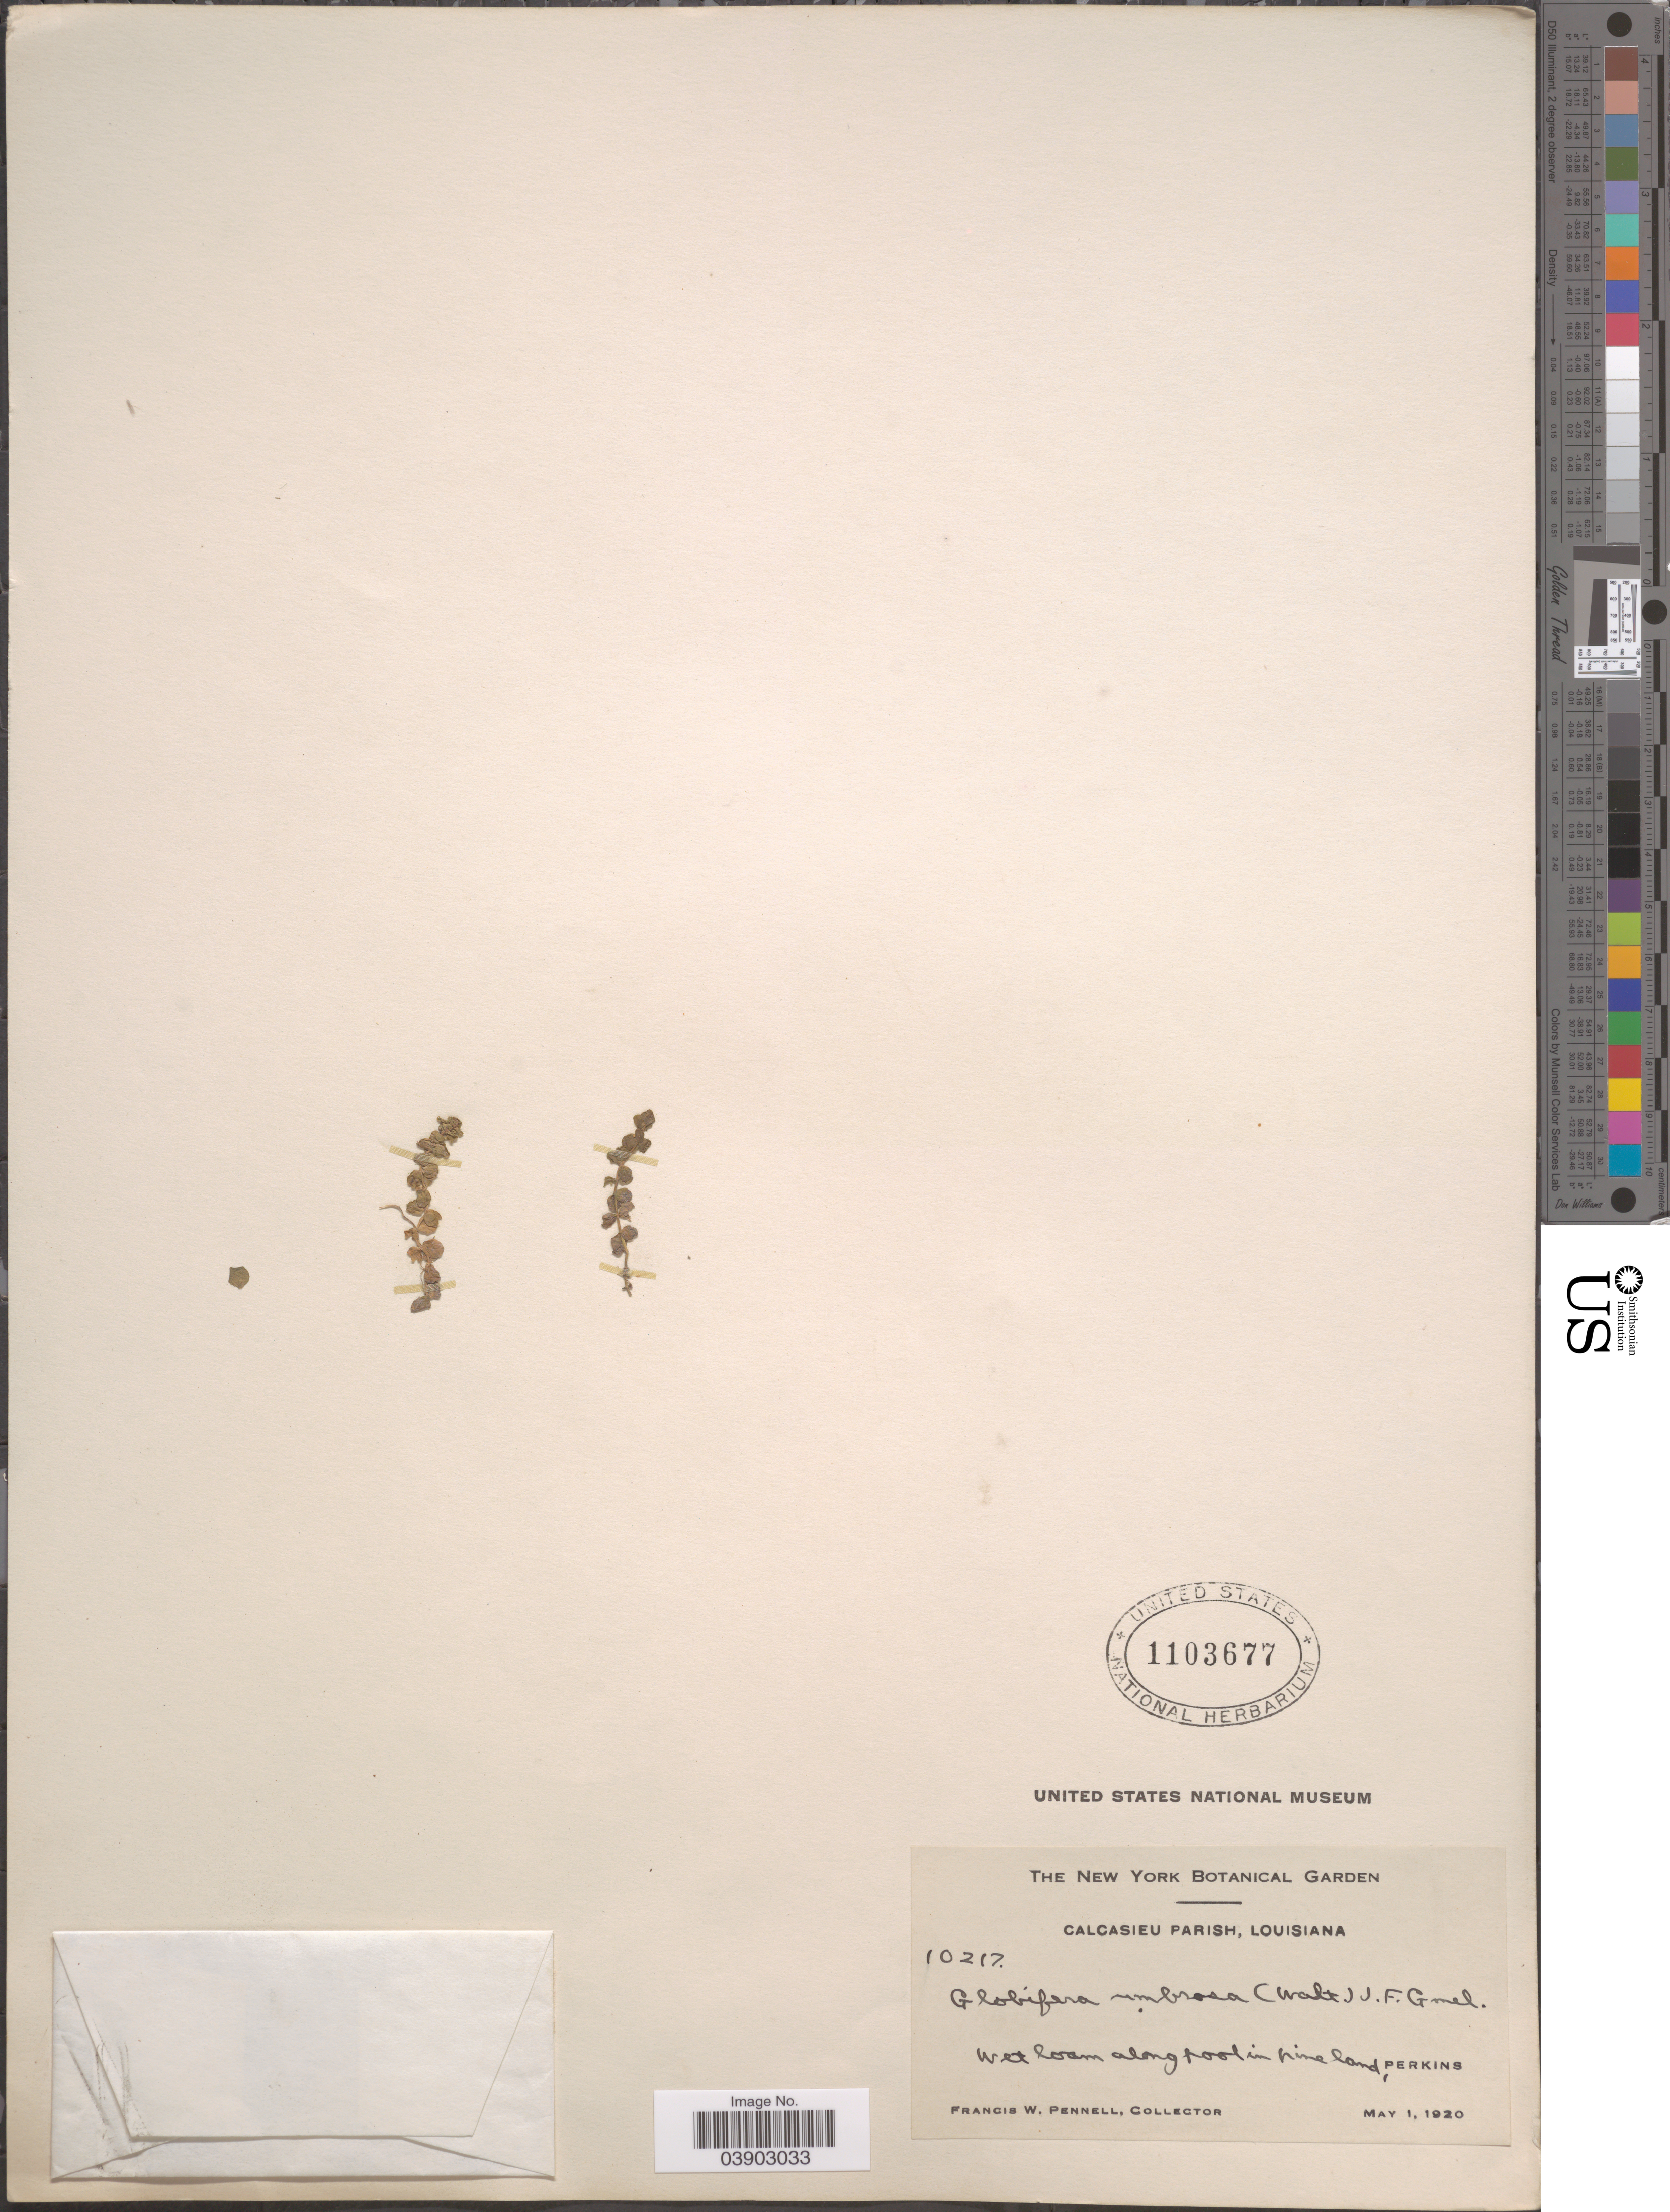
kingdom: Plantae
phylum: Tracheophyta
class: Magnoliopsida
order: Lamiales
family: Linderniaceae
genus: Micranthemum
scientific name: Micranthemum umbrosum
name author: (J.F. Gmel.) S.F. Blake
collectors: F. W. Pennell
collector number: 10217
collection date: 1920-05-01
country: United States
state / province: Louisiana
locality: Calcasieu Parish. Perkins.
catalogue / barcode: US 1103677